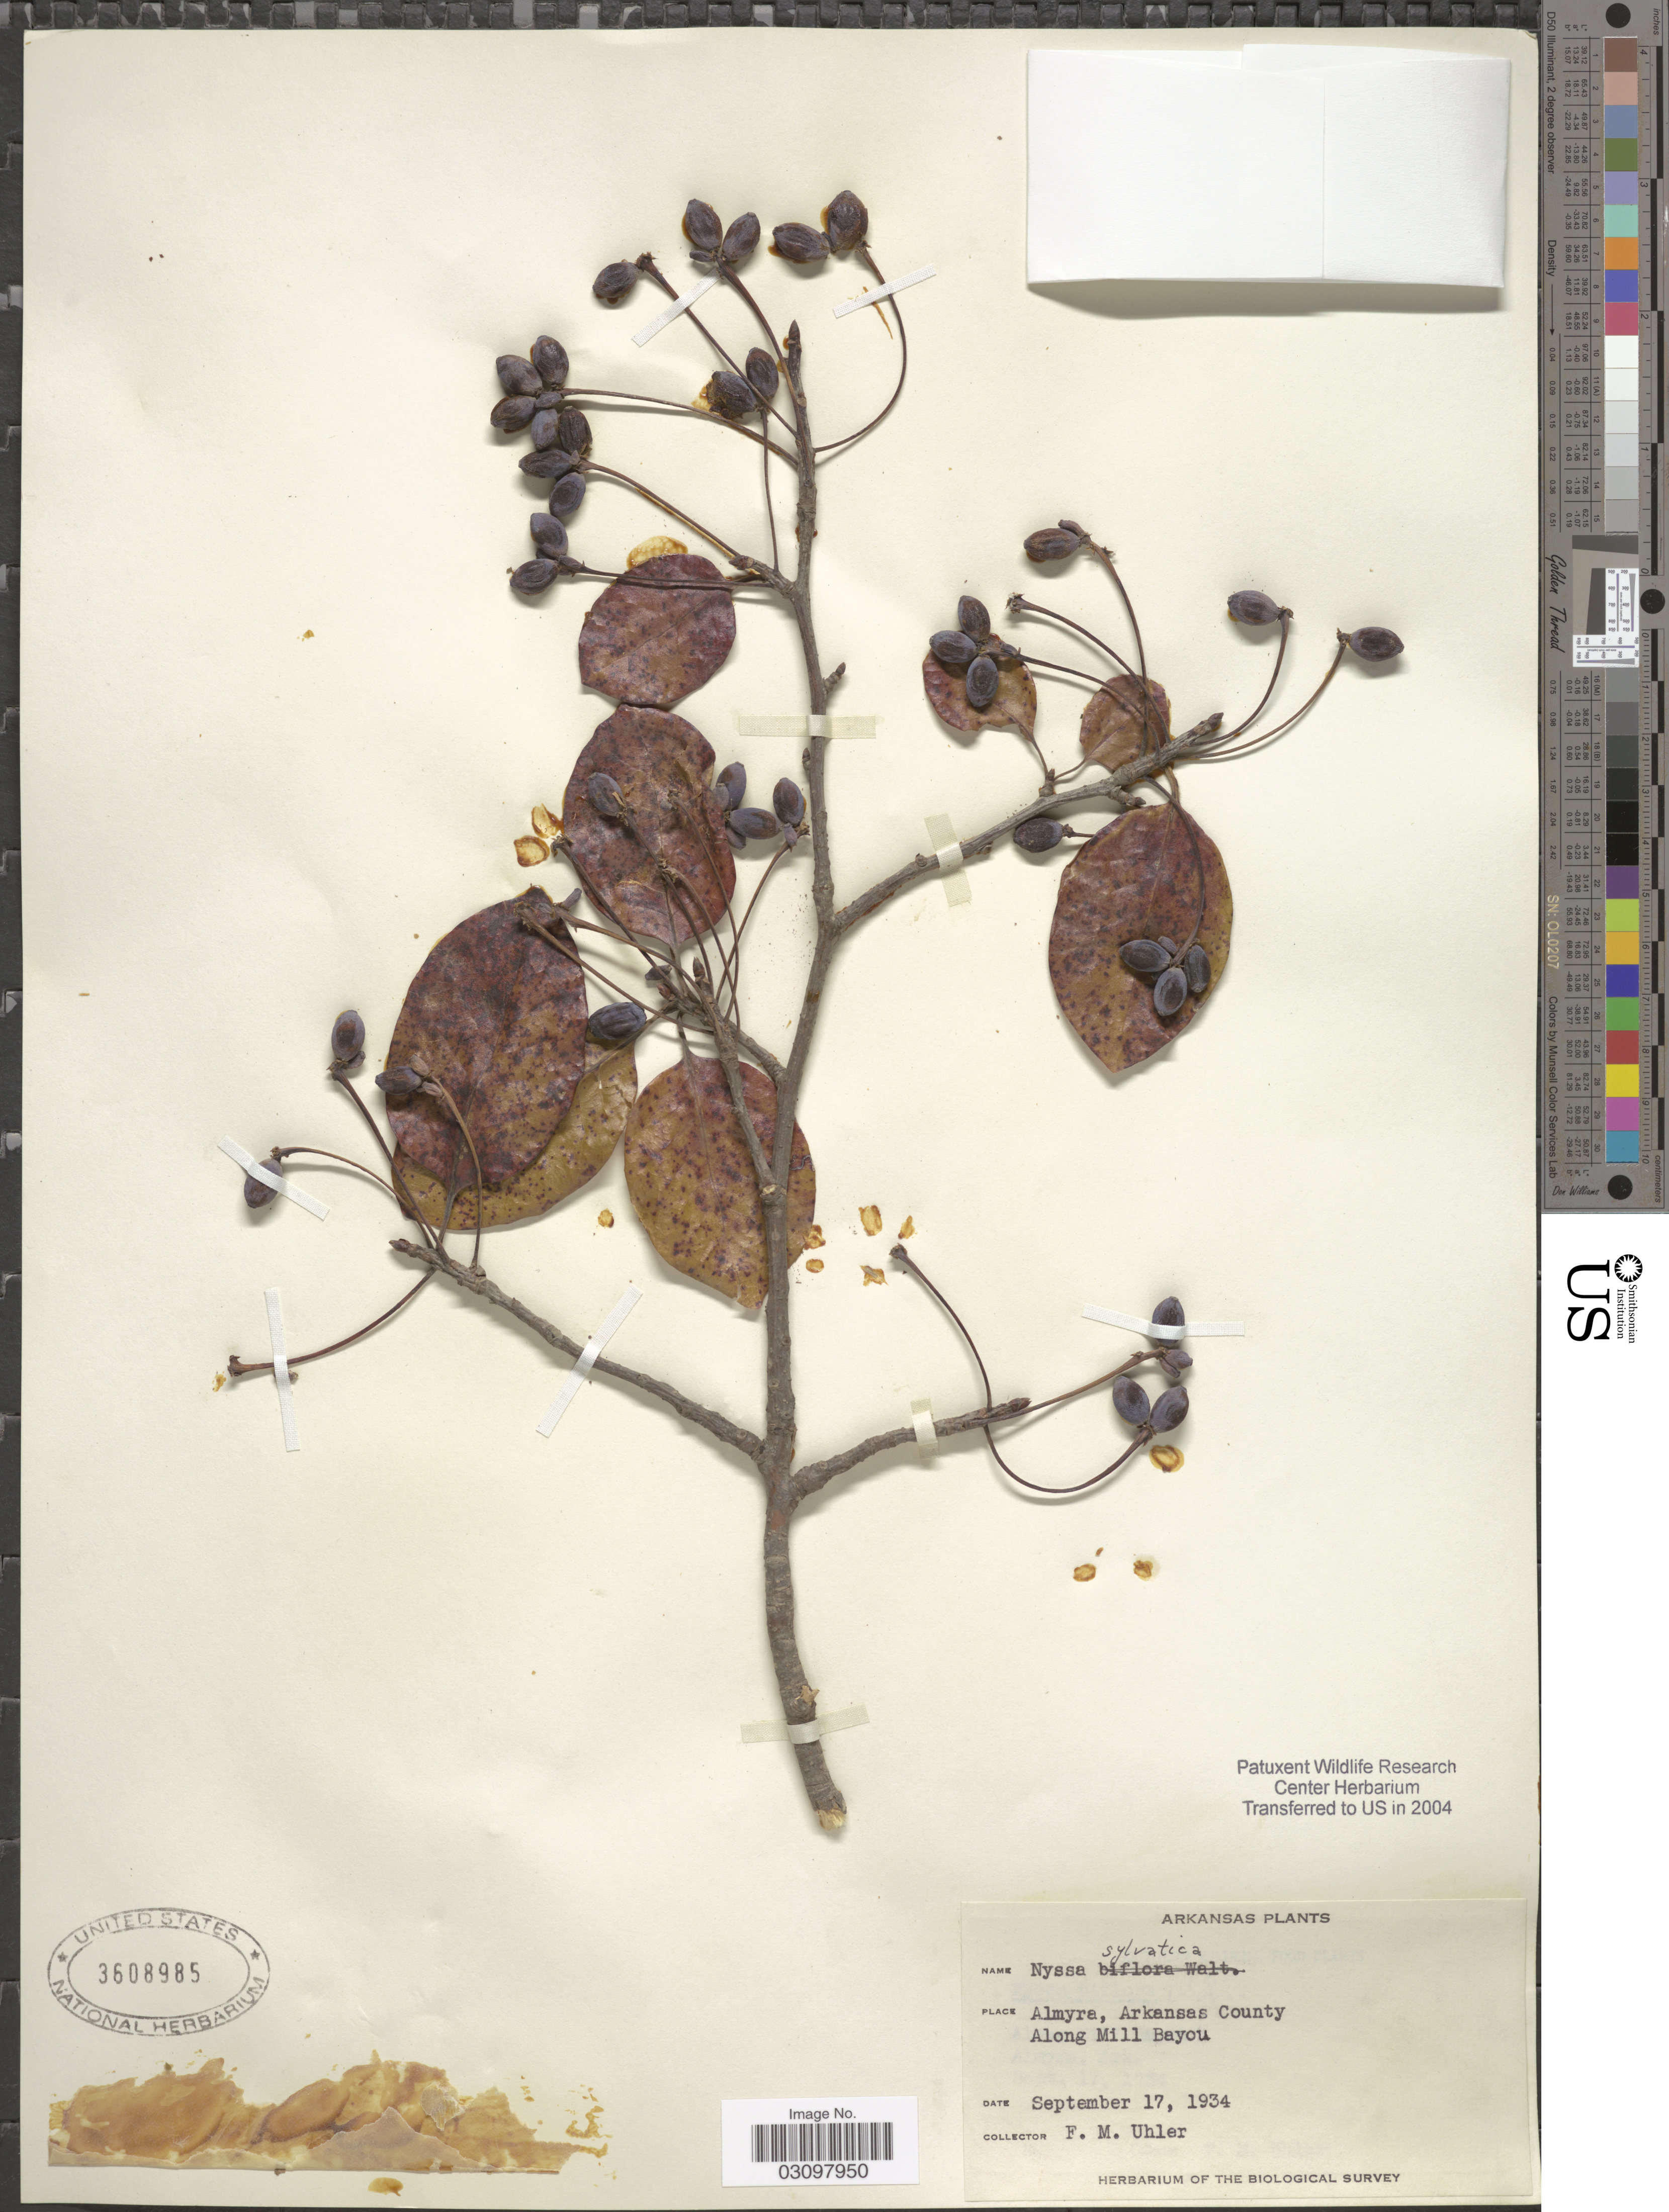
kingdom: Plantae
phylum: Tracheophyta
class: Magnoliopsida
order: Cornales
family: Nyssaceae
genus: Nyssa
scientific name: Nyssa sylvatica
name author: Marshall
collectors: F. M. Uhler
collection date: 1934-09-17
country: United States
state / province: Arkansas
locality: Almyra, Arkansas County. Along Mill Bayou.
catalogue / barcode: US 3608985